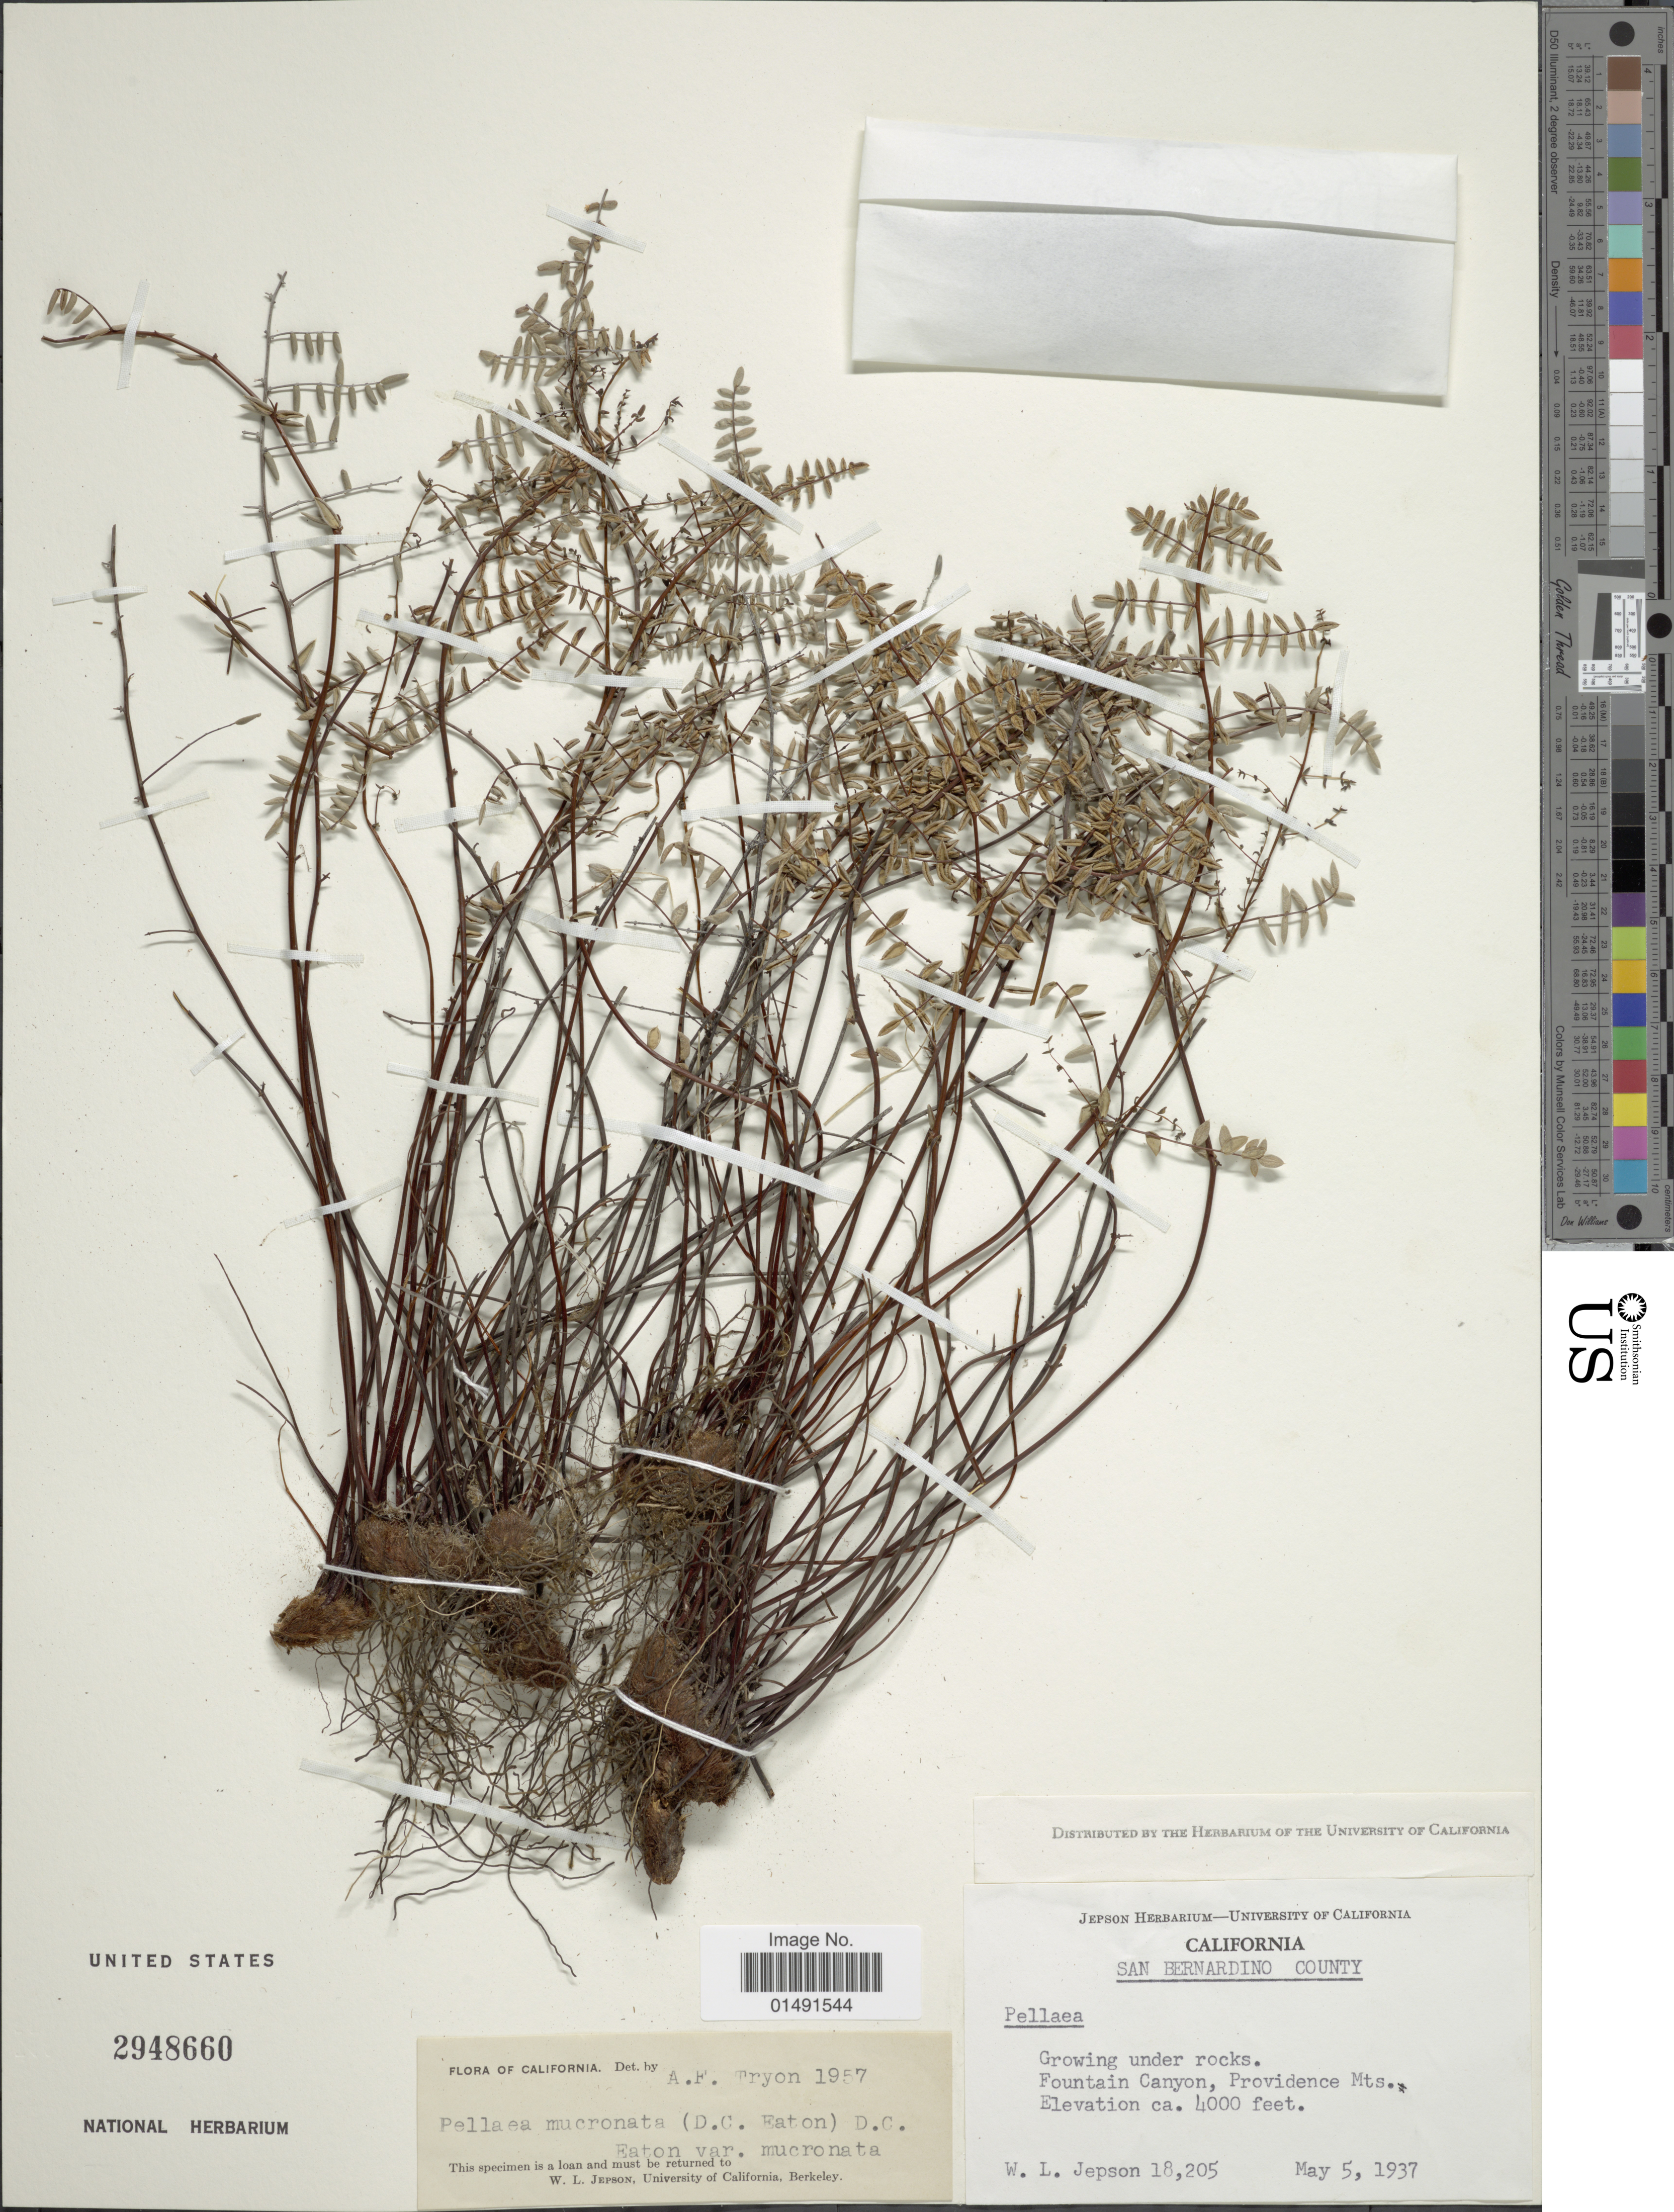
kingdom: Plantae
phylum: Tracheophyta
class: Polypodiopsida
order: Polypodiales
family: Pteridaceae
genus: Pellaea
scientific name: Pellaea mucronata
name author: (D.C. Eaton) D.C. Eaton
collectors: W. L. Jepson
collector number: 18205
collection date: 1937-04-05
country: United States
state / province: California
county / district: San Bernardino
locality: San Bernardino County, Fountain Canyon, Provindence Mts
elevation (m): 1219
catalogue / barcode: US 2948660